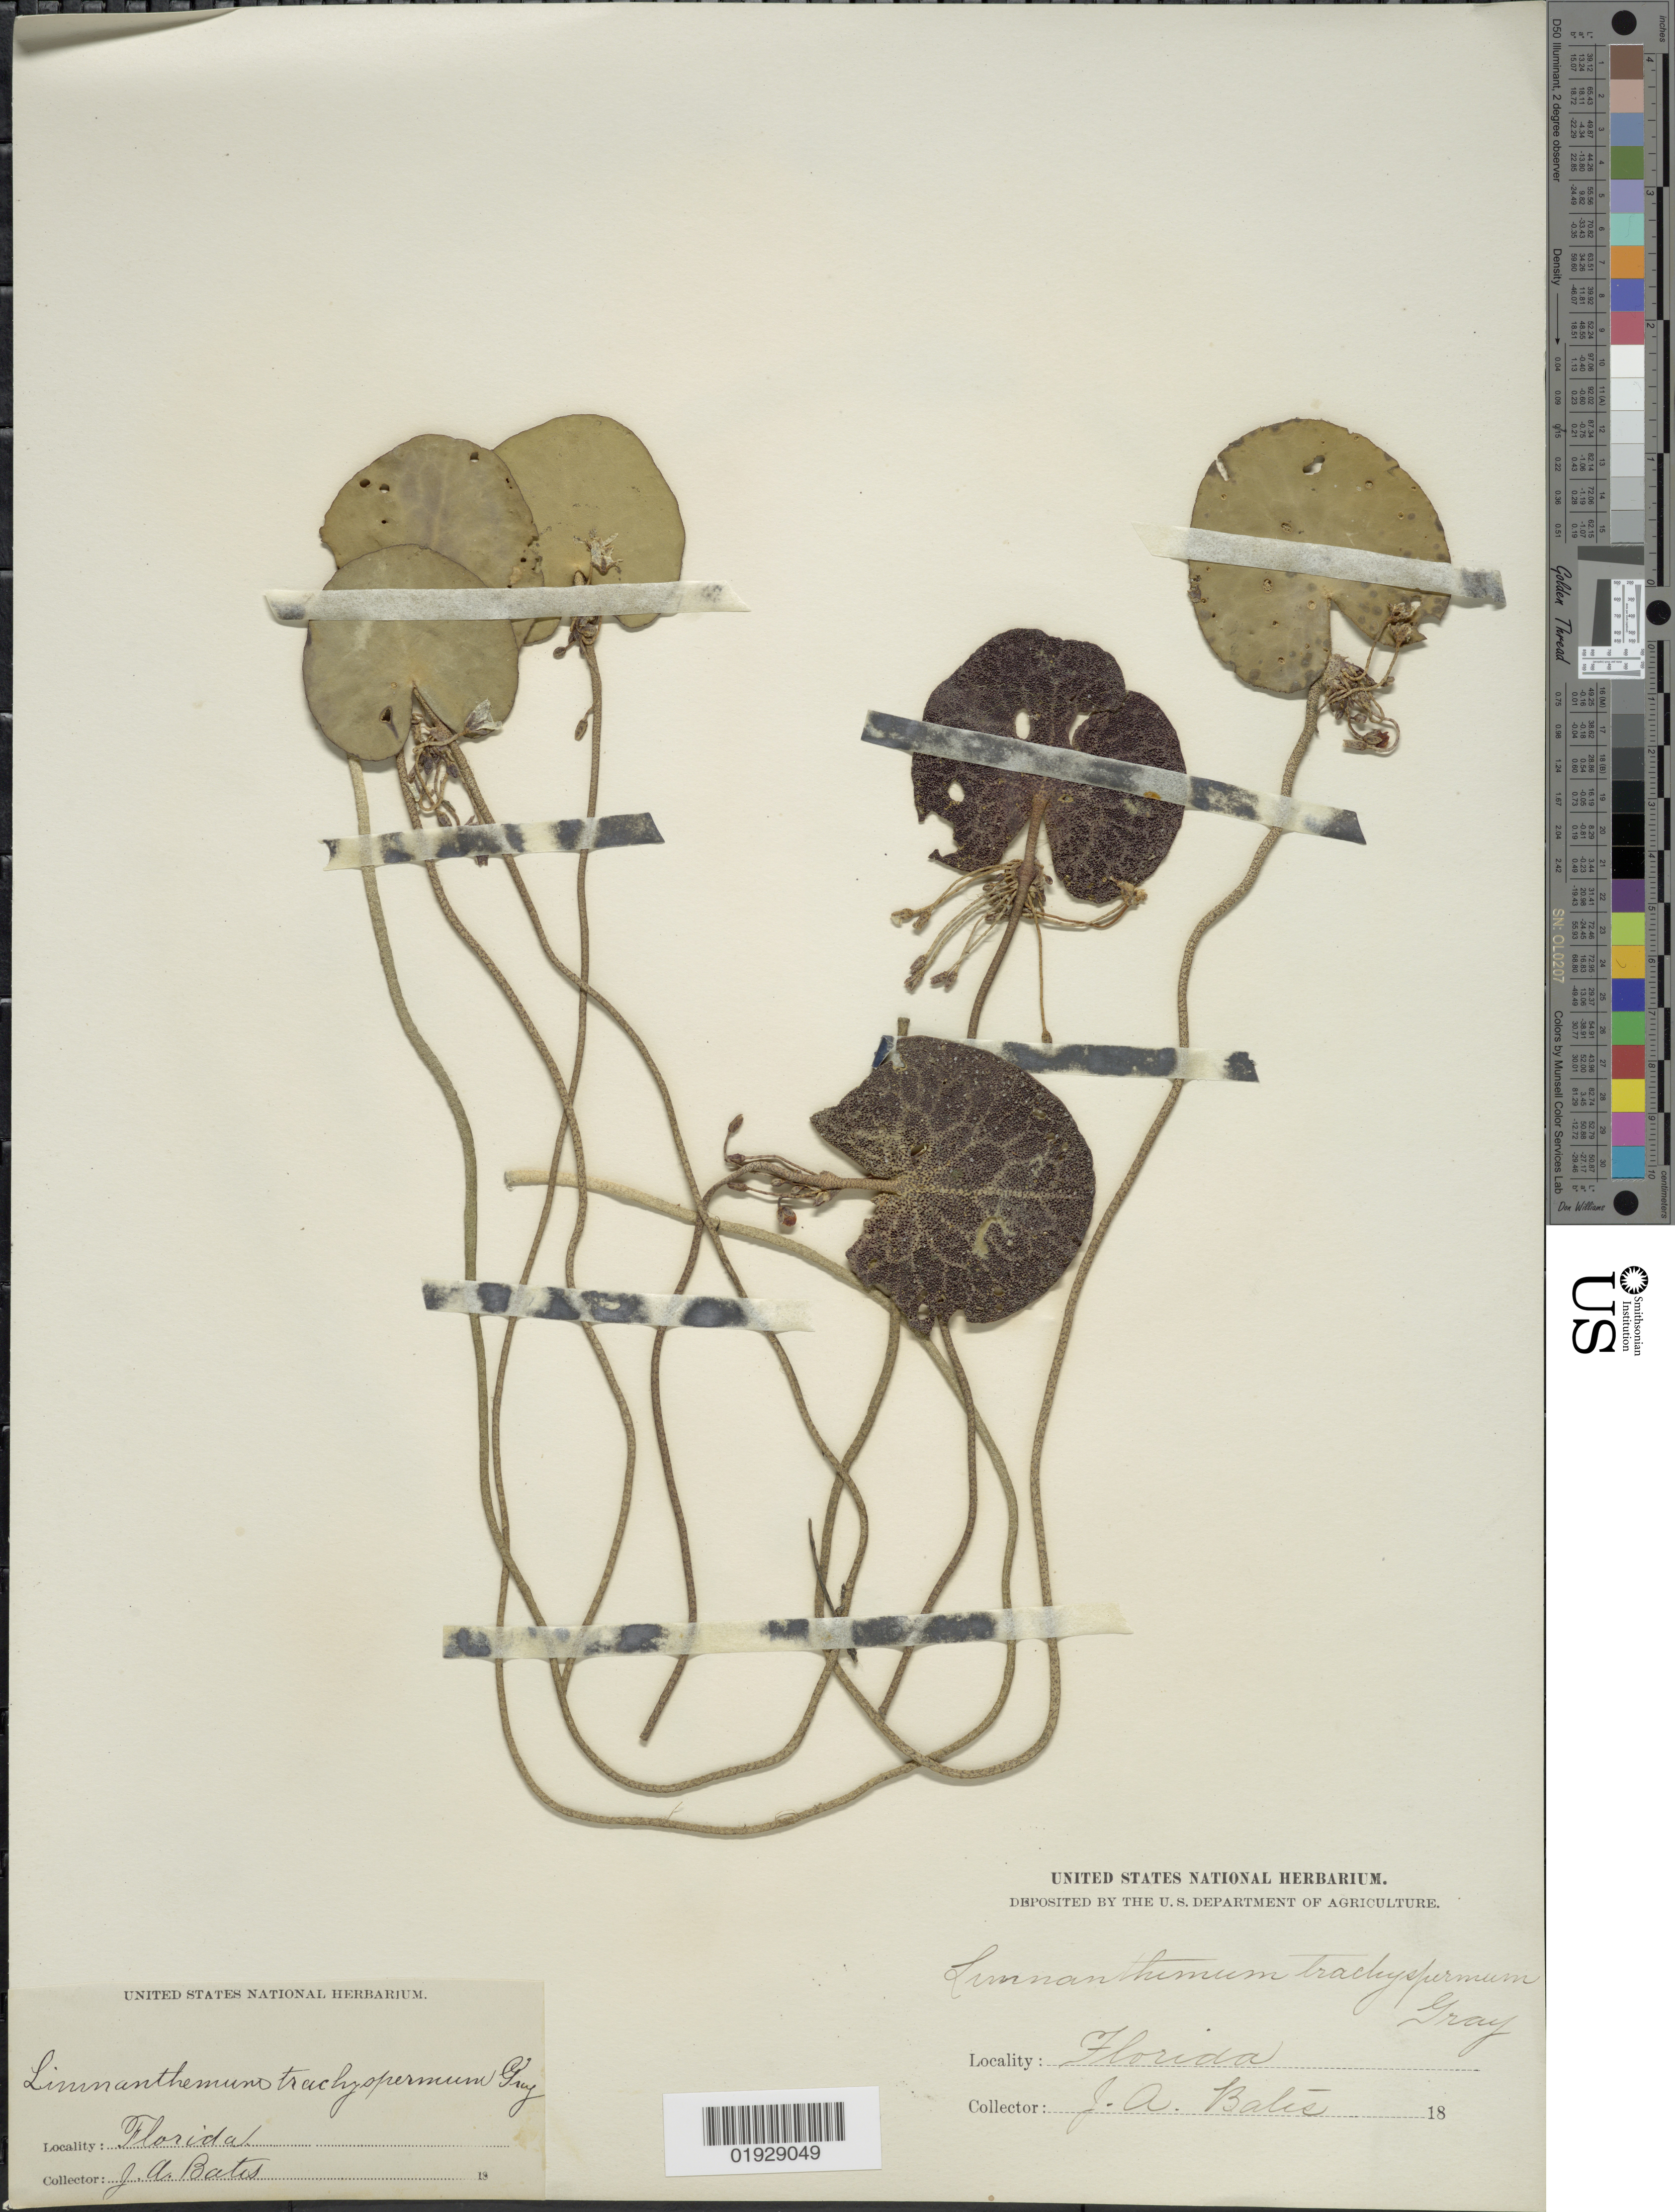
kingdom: Plantae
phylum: Tracheophyta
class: Magnoliopsida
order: Asterales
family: Menyanthaceae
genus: Nymphoides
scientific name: Nymphoides aquatica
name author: (J.F. Gmel.) Kuntze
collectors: J. Bates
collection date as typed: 18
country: United States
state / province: Florida